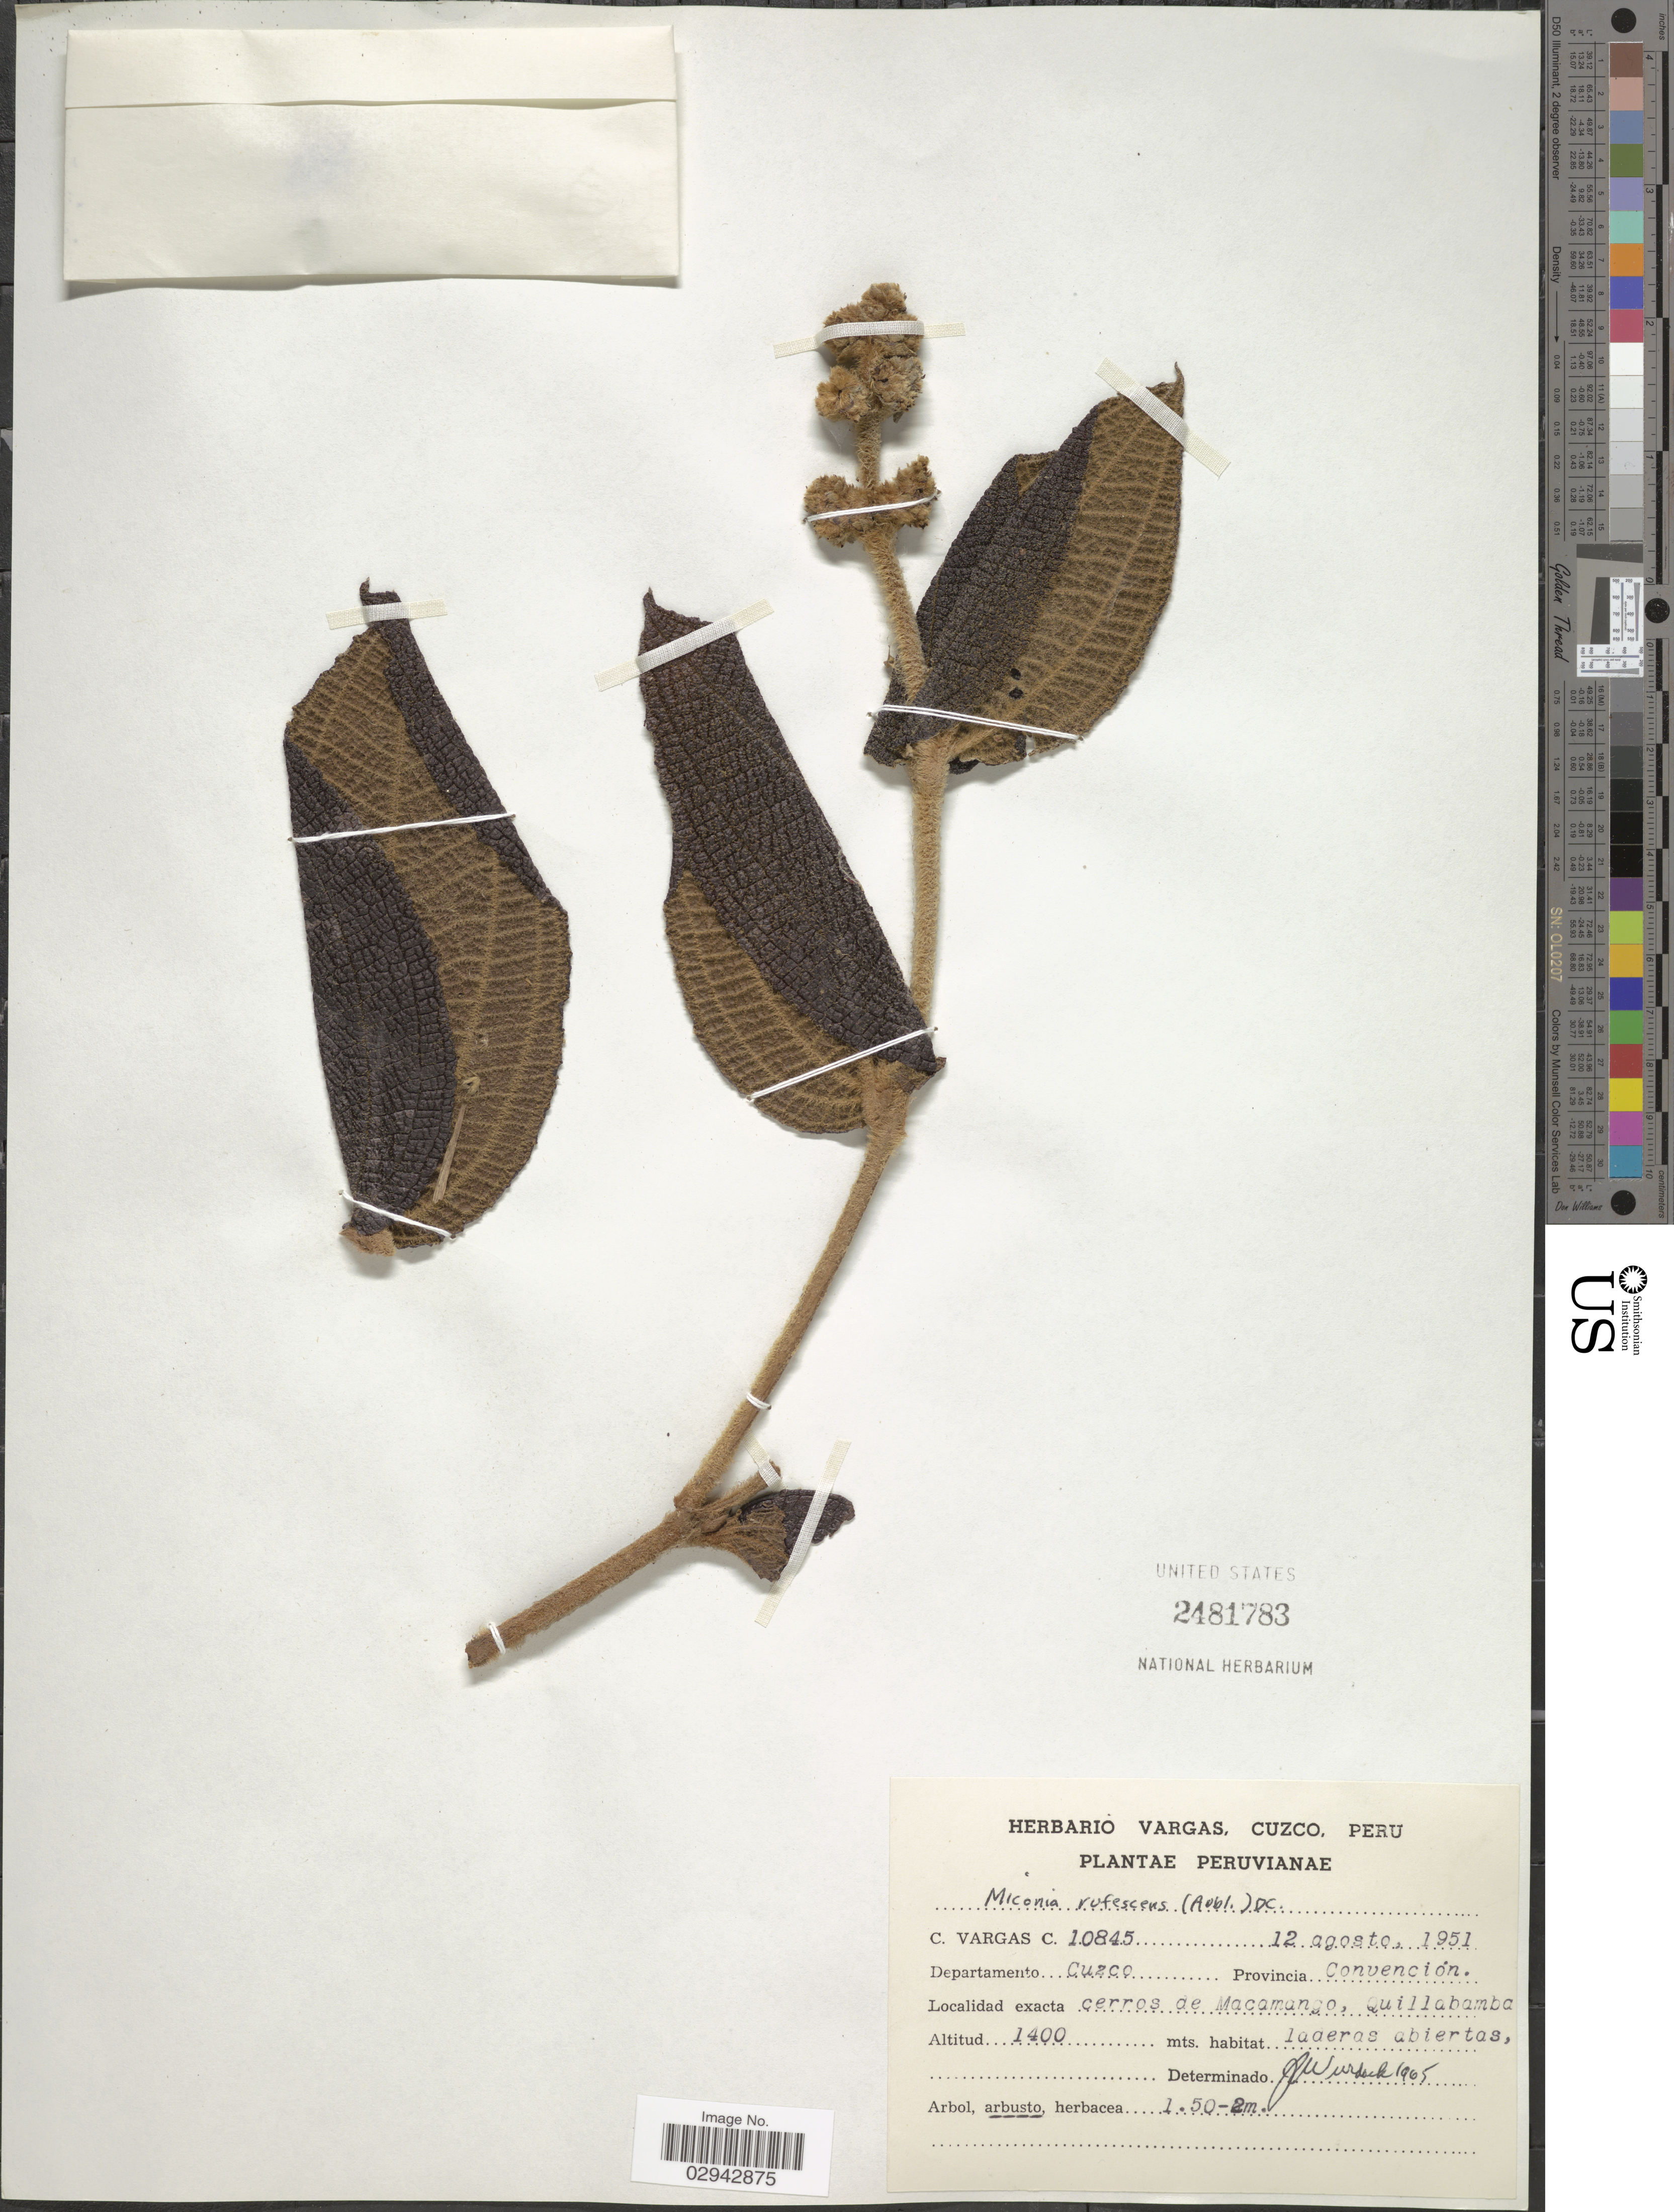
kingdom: Plantae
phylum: Tracheophyta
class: Magnoliopsida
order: Myrtales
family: Melastomataceae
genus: Miconia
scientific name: Miconia rufescens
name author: (Aubl.) DC.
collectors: C. Vargas Calderón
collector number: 10845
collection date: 1951-08-12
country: Peru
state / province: Cusco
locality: Departamento Cuzco. Provincia Convencion. Cerros de Macamango, Quillabamba.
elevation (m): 1400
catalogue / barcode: US 2481783